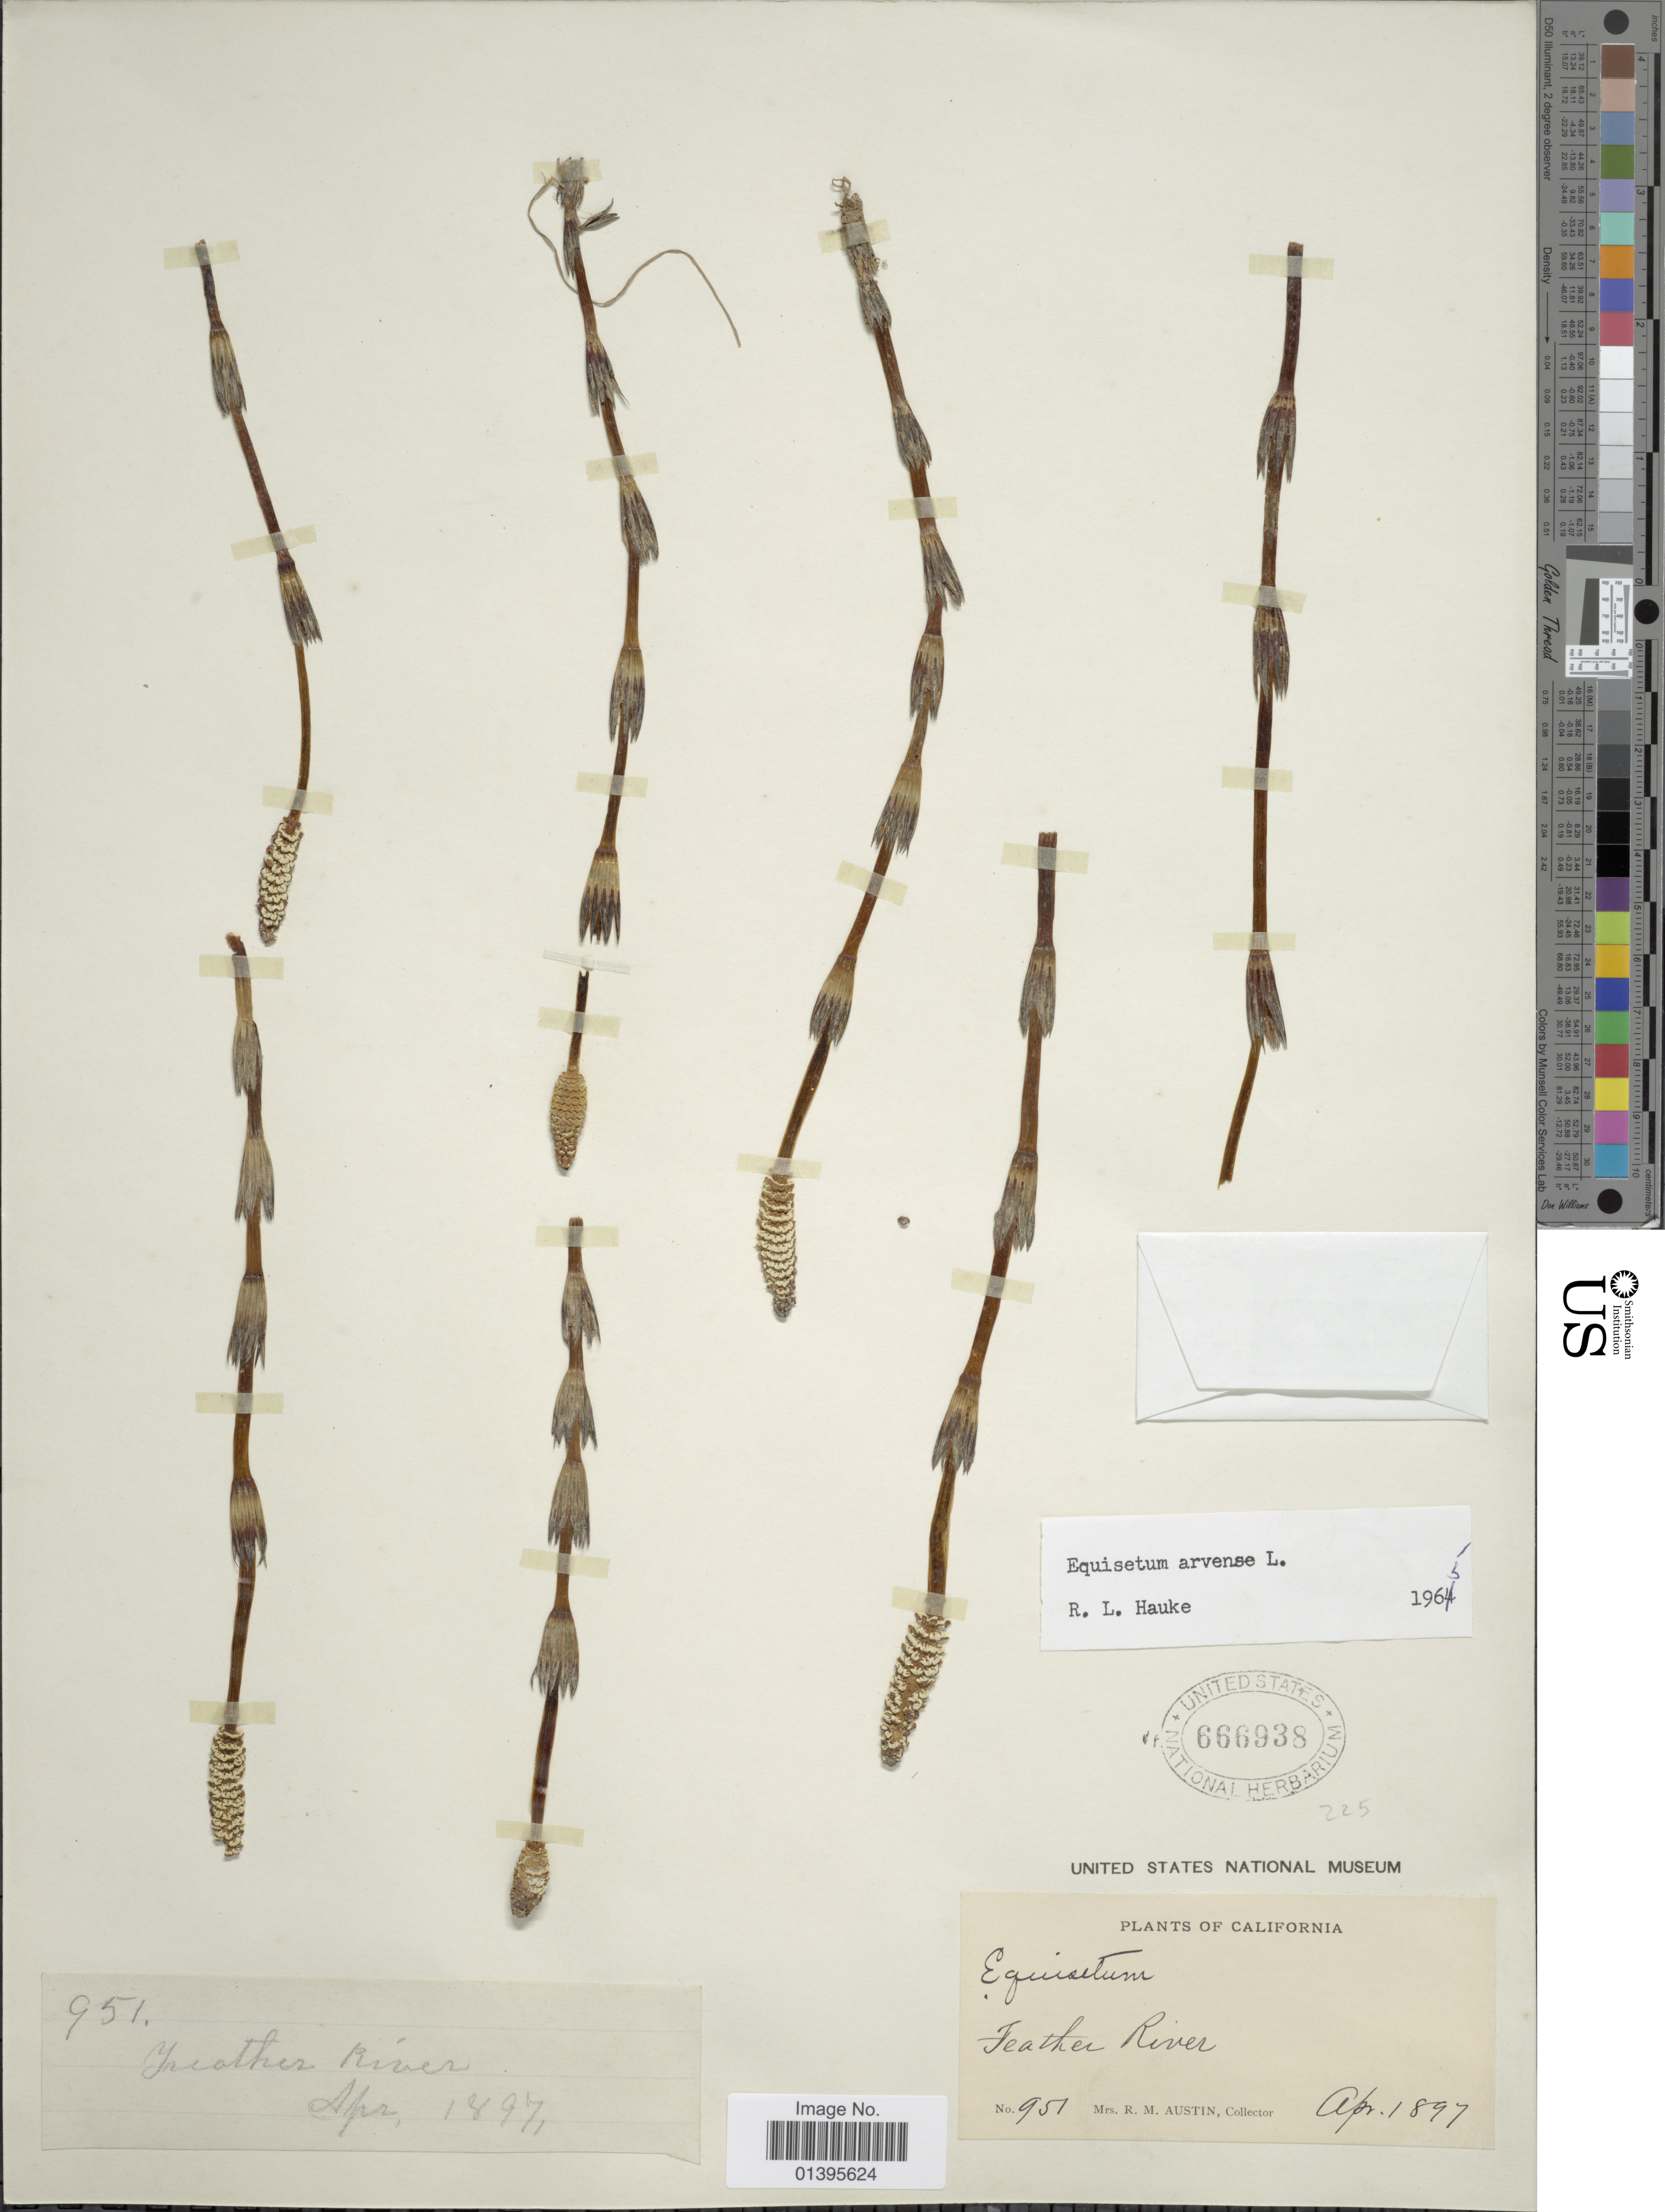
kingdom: Plantae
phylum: Tracheophyta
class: Polypodiopsida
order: Equisetales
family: Equisetaceae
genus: Equisetum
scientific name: Equisetum arvense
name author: L.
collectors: R. Austin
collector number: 951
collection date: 1897-04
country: United States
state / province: California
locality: Feather River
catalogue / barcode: US 666938